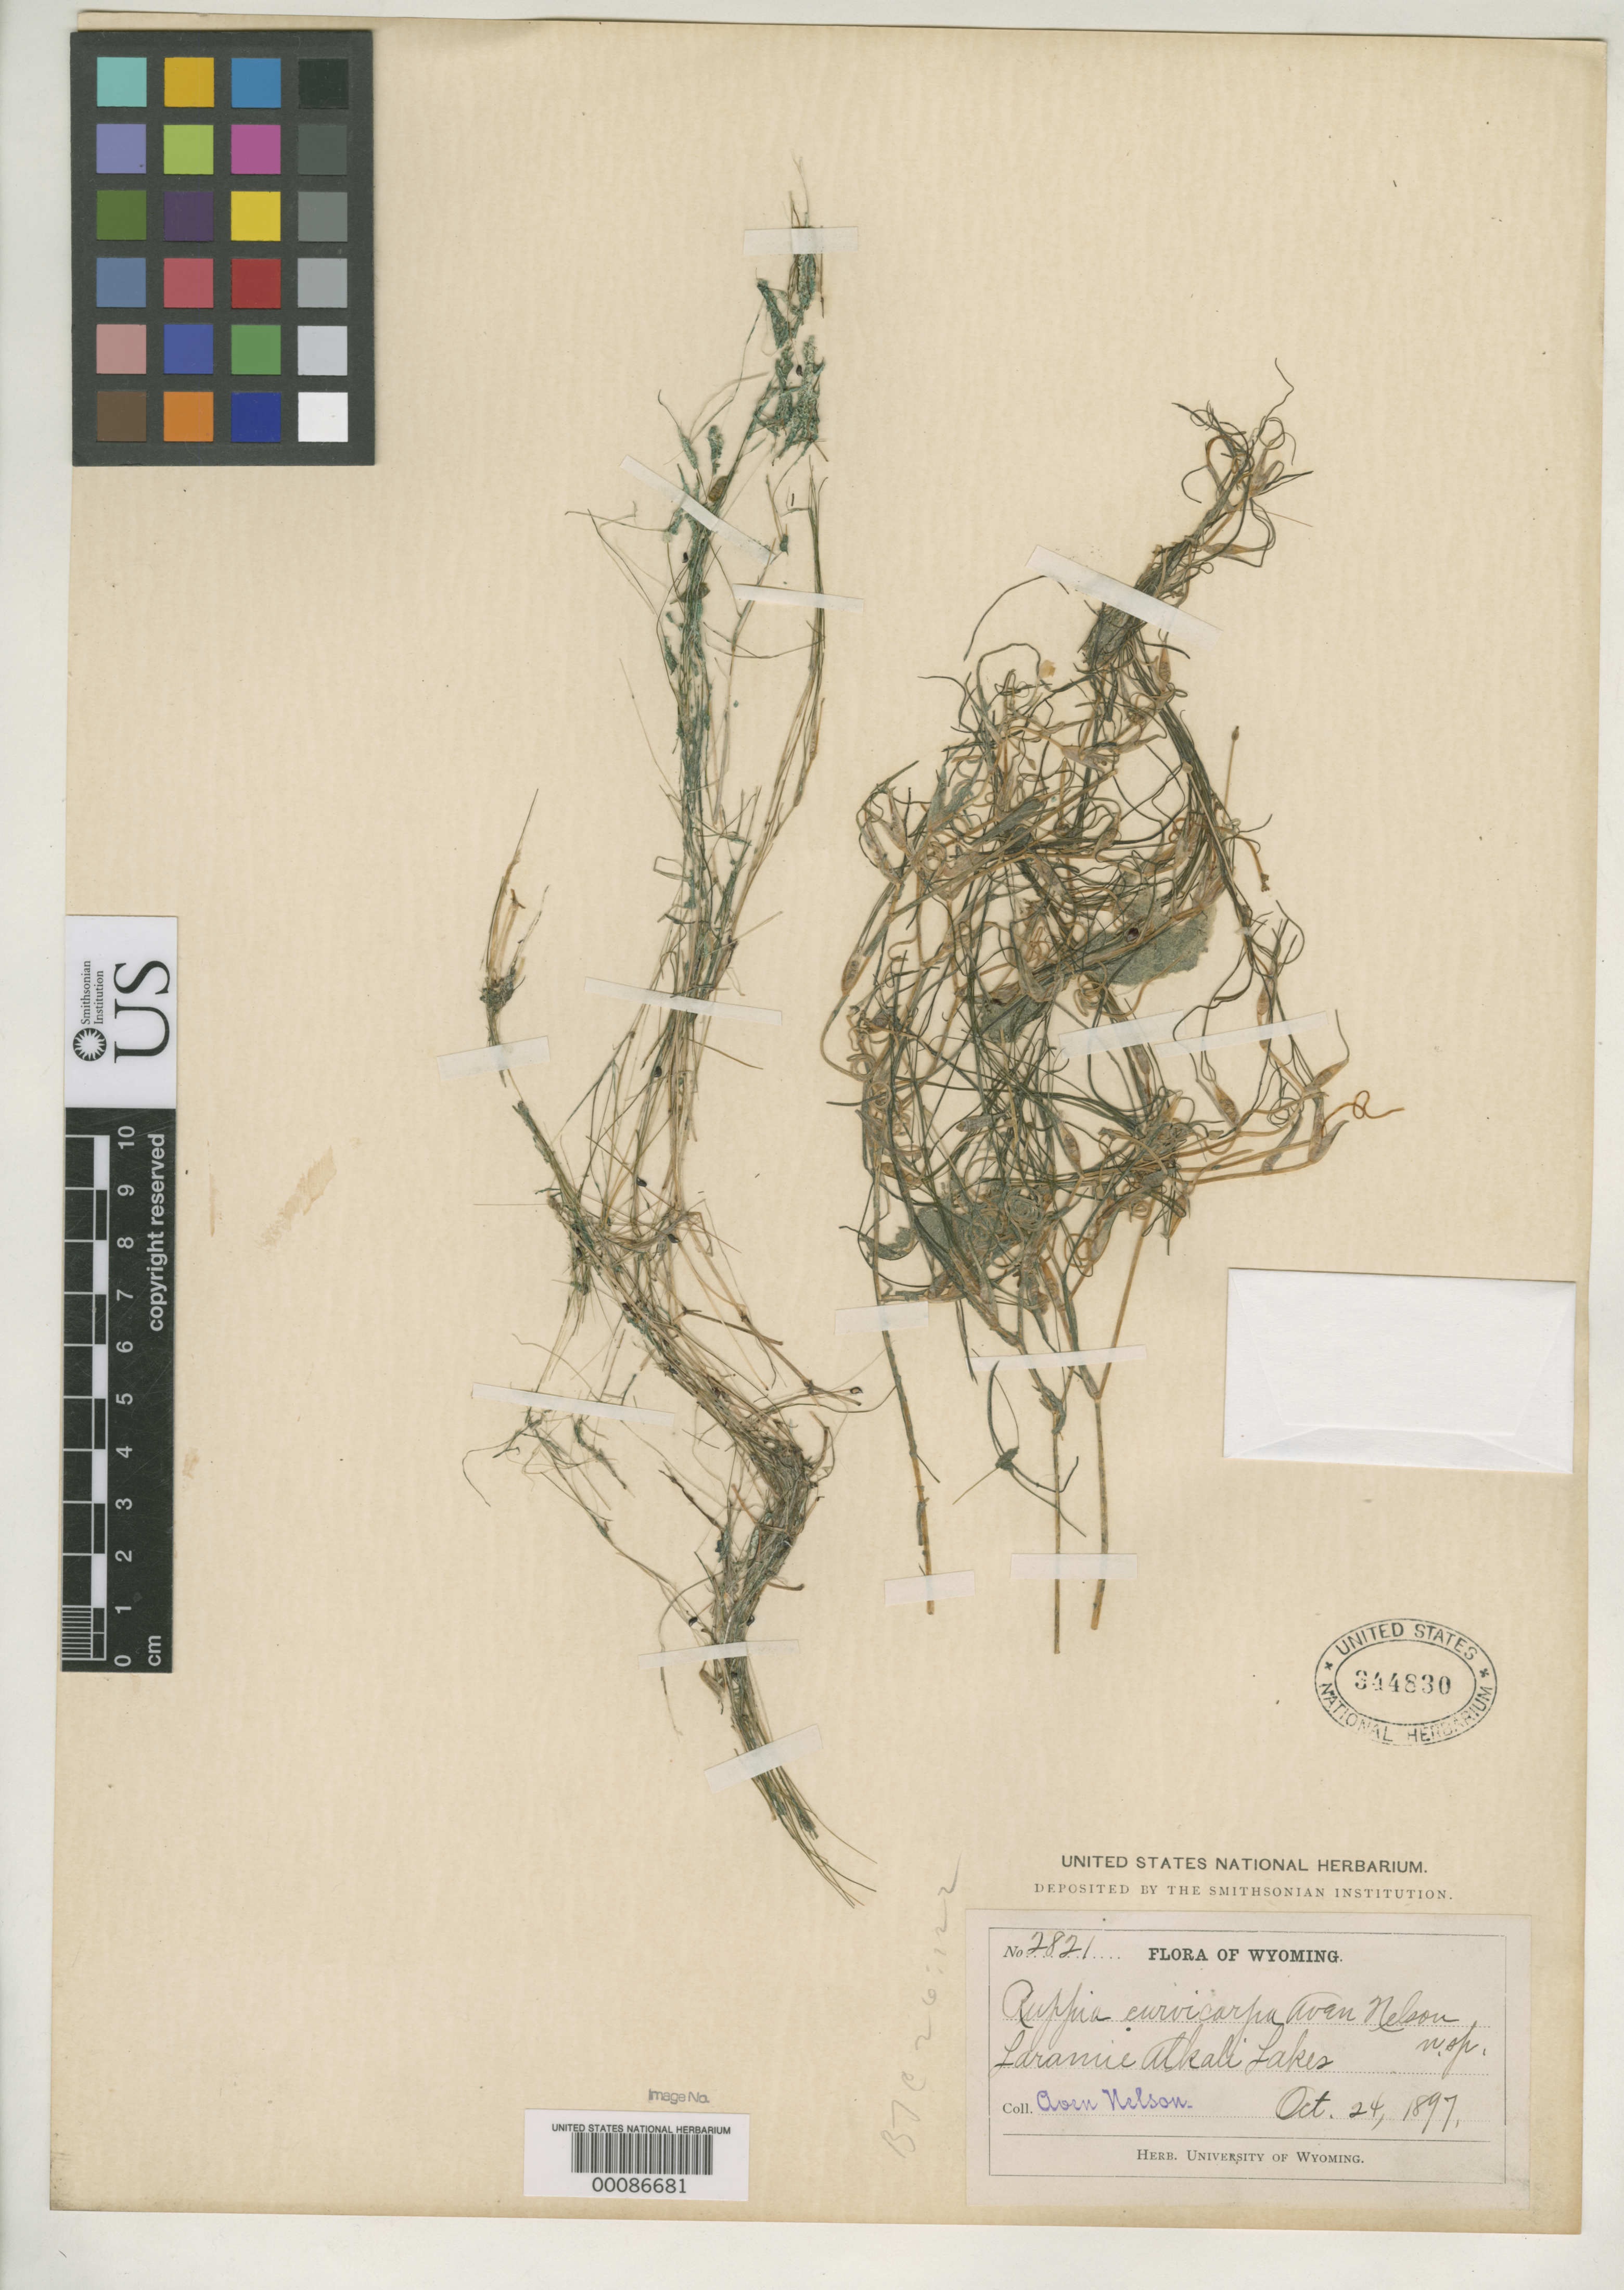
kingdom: Plantae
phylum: Tracheophyta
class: Liliopsida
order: Alismatales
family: Ruppiaceae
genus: Ruppia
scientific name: Ruppia curvicarpa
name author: A. Nelson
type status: Type Collection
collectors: A. Nelson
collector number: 2821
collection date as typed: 24 Oct 1897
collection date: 1897-10-24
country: United States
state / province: Wyoming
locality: Laramie, Alkali lakes.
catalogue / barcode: US 344830